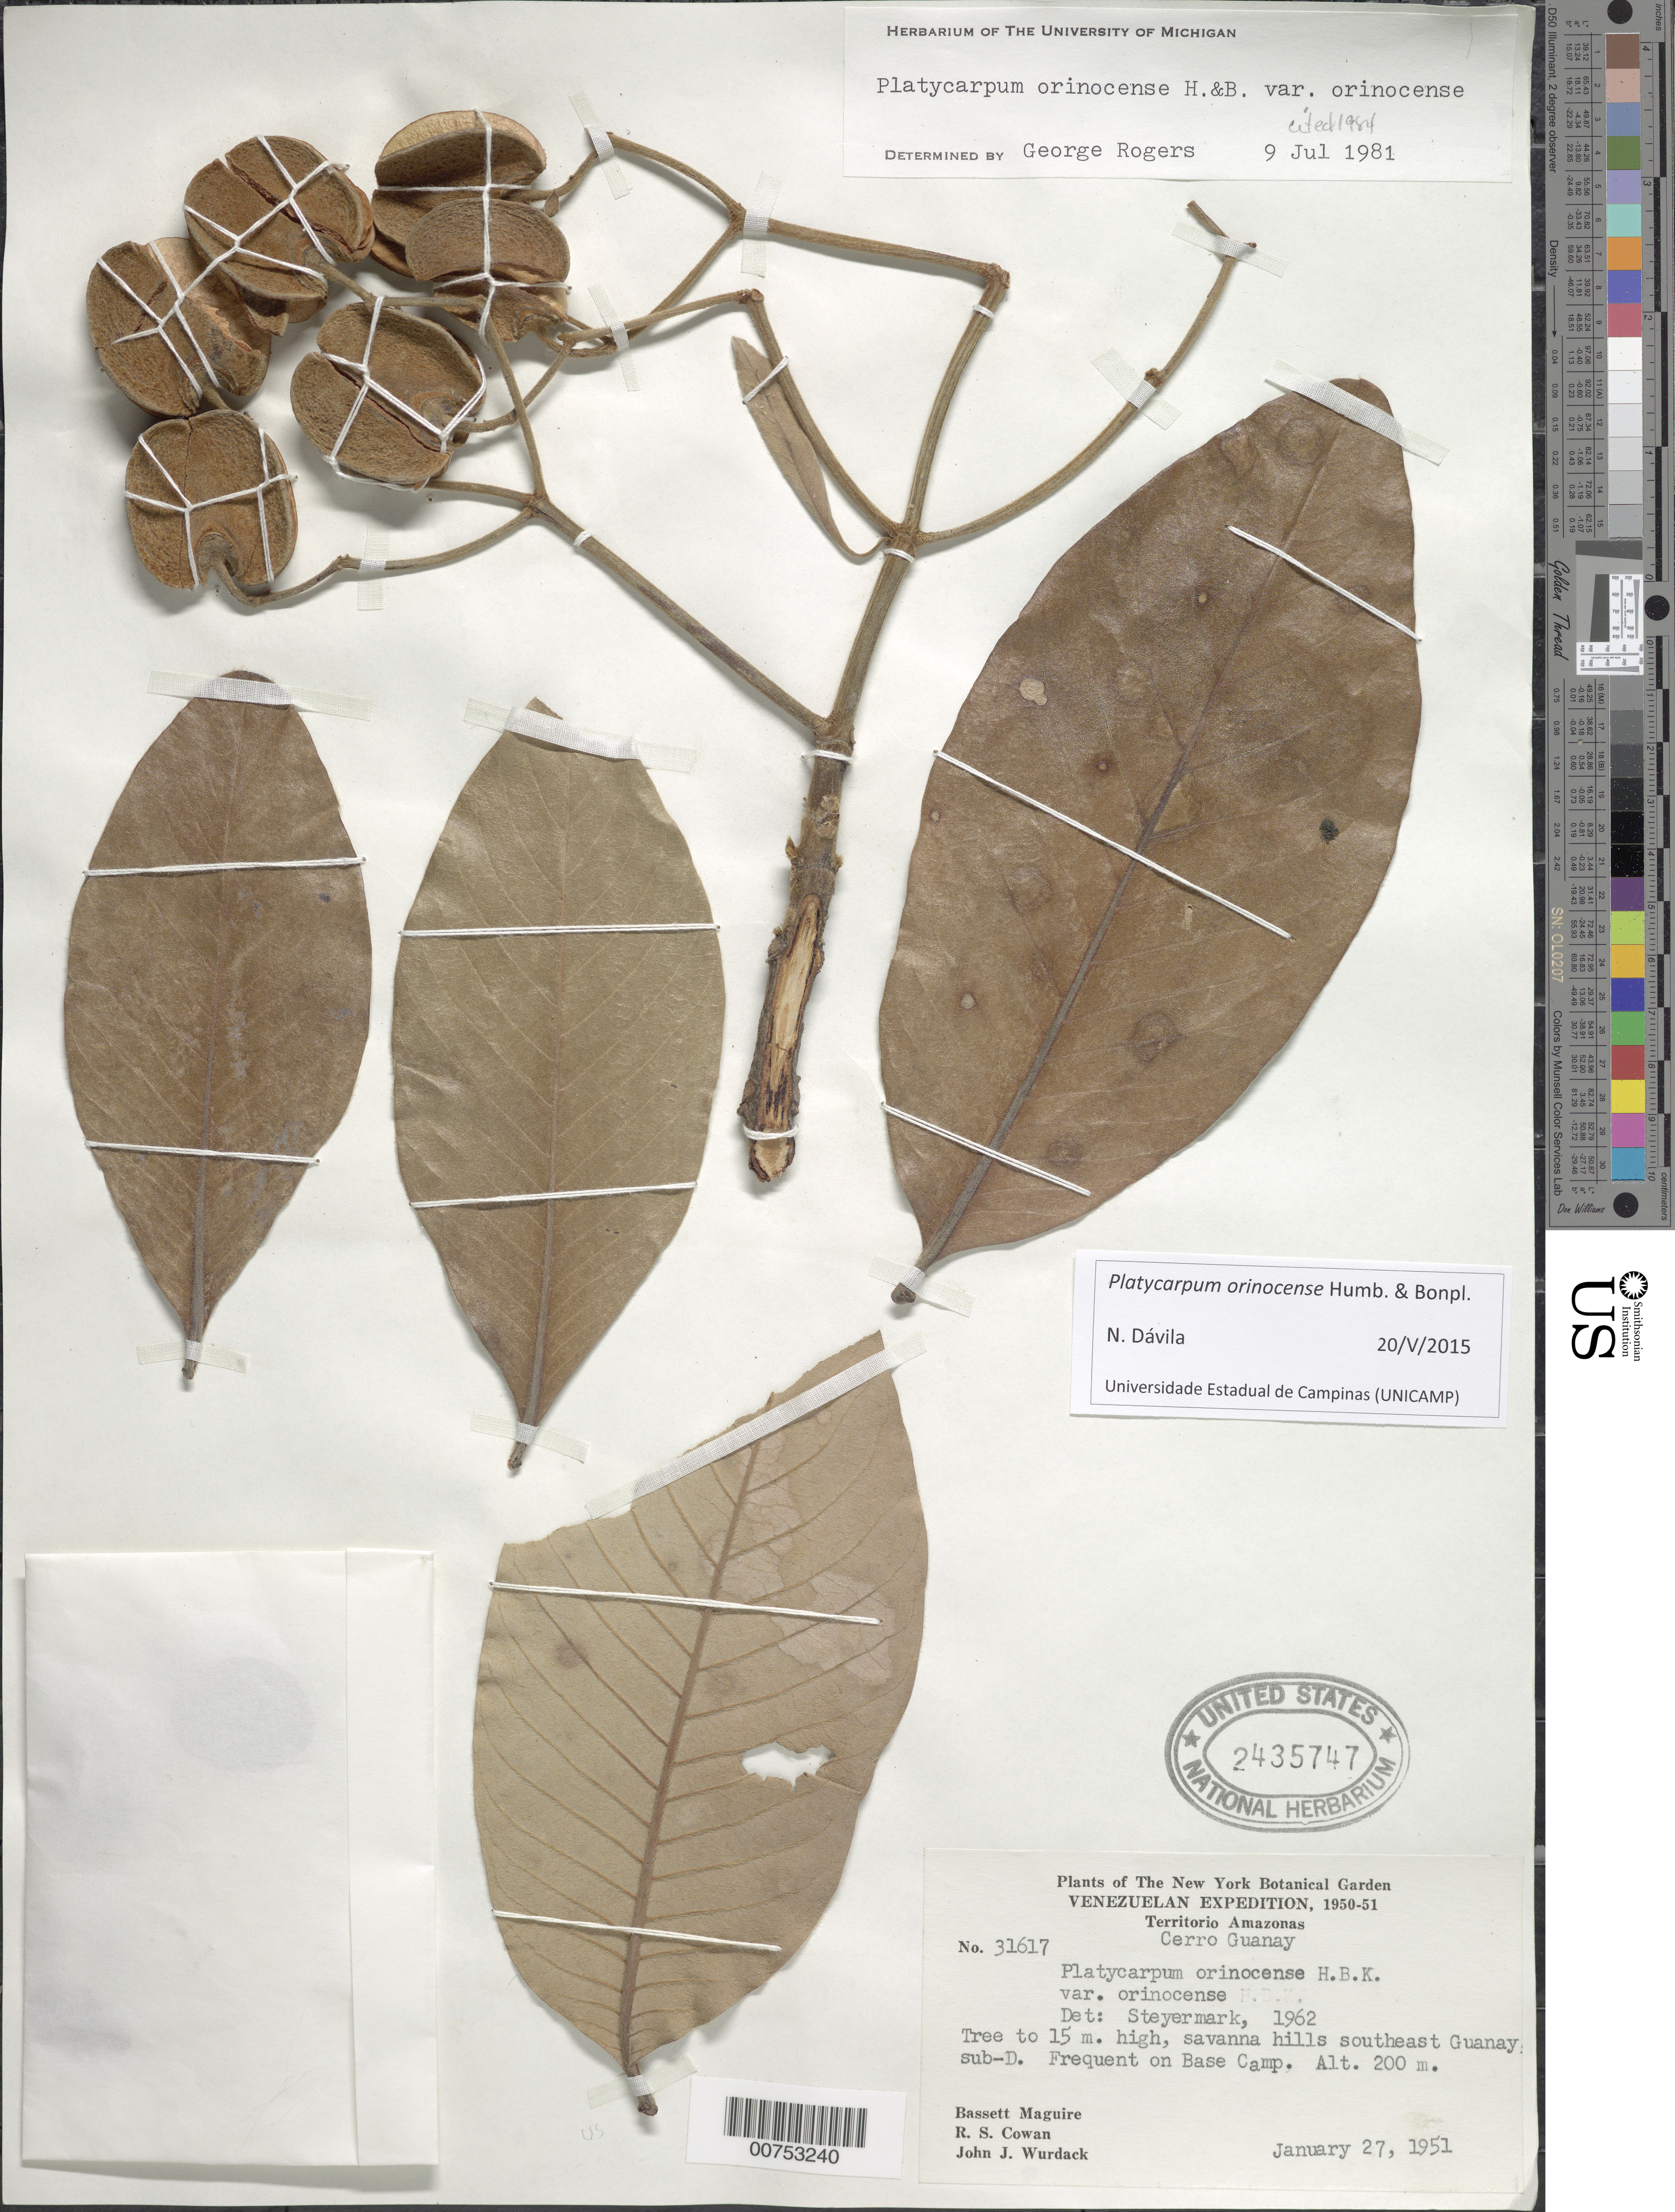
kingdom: Plantae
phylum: Tracheophyta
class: Magnoliopsida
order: Gentianales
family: Rubiaceae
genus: Platycarpum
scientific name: Platycarpum orinocense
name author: Bonpl.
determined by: Davila, N.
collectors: B. Maguire, K. D. Phelps, C. B. Hitchcock & G. Budowski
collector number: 31617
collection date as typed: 27-Jan-51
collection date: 1951-01-27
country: Venezuela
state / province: Amazonas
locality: Cerro Guanay, hills southeast Guanay sub-D; Base Camp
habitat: Savanna hills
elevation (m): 200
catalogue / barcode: US 2435747